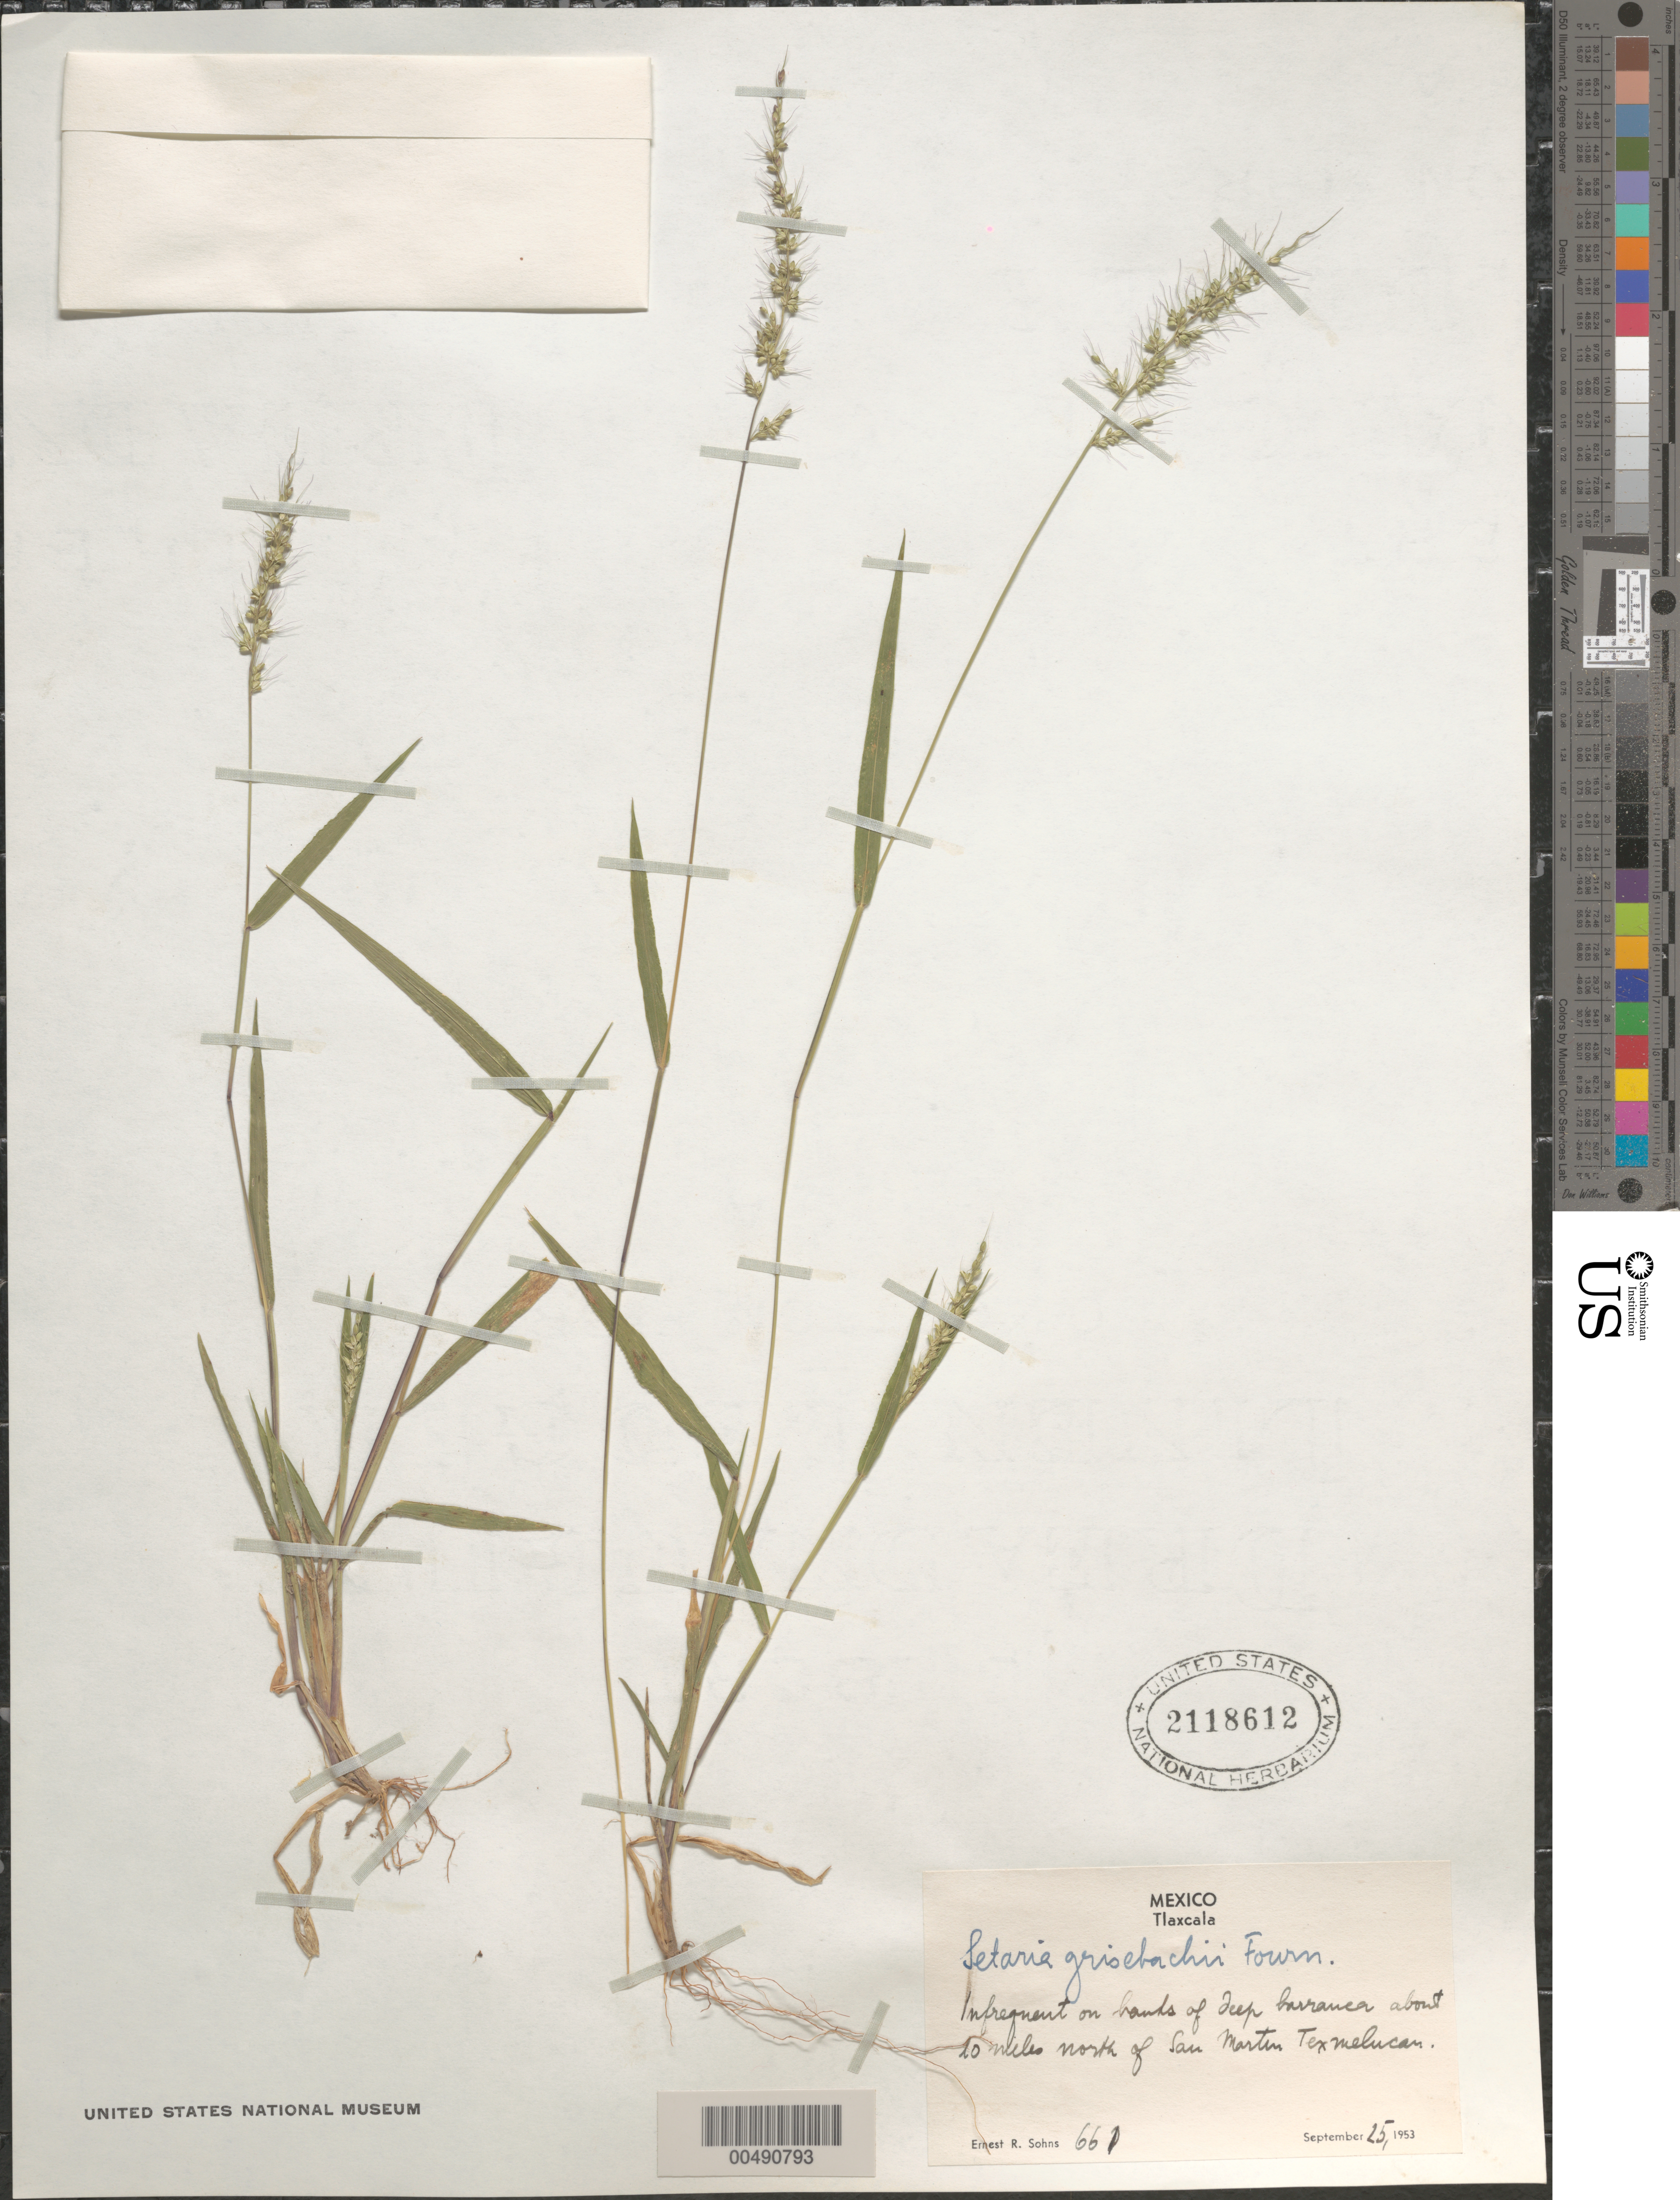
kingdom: Plantae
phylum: Tracheophyta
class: Liliopsida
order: Poales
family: Poaceae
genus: Setaria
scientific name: Setaria grisebachii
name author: E. Fourn.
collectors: E. R. Sohns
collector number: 661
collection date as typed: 25 Sep 1953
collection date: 1953-09-25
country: Mexico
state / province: Tlaxcala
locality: About 20 mi N of San Martin Texmelucan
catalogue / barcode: US 2118612